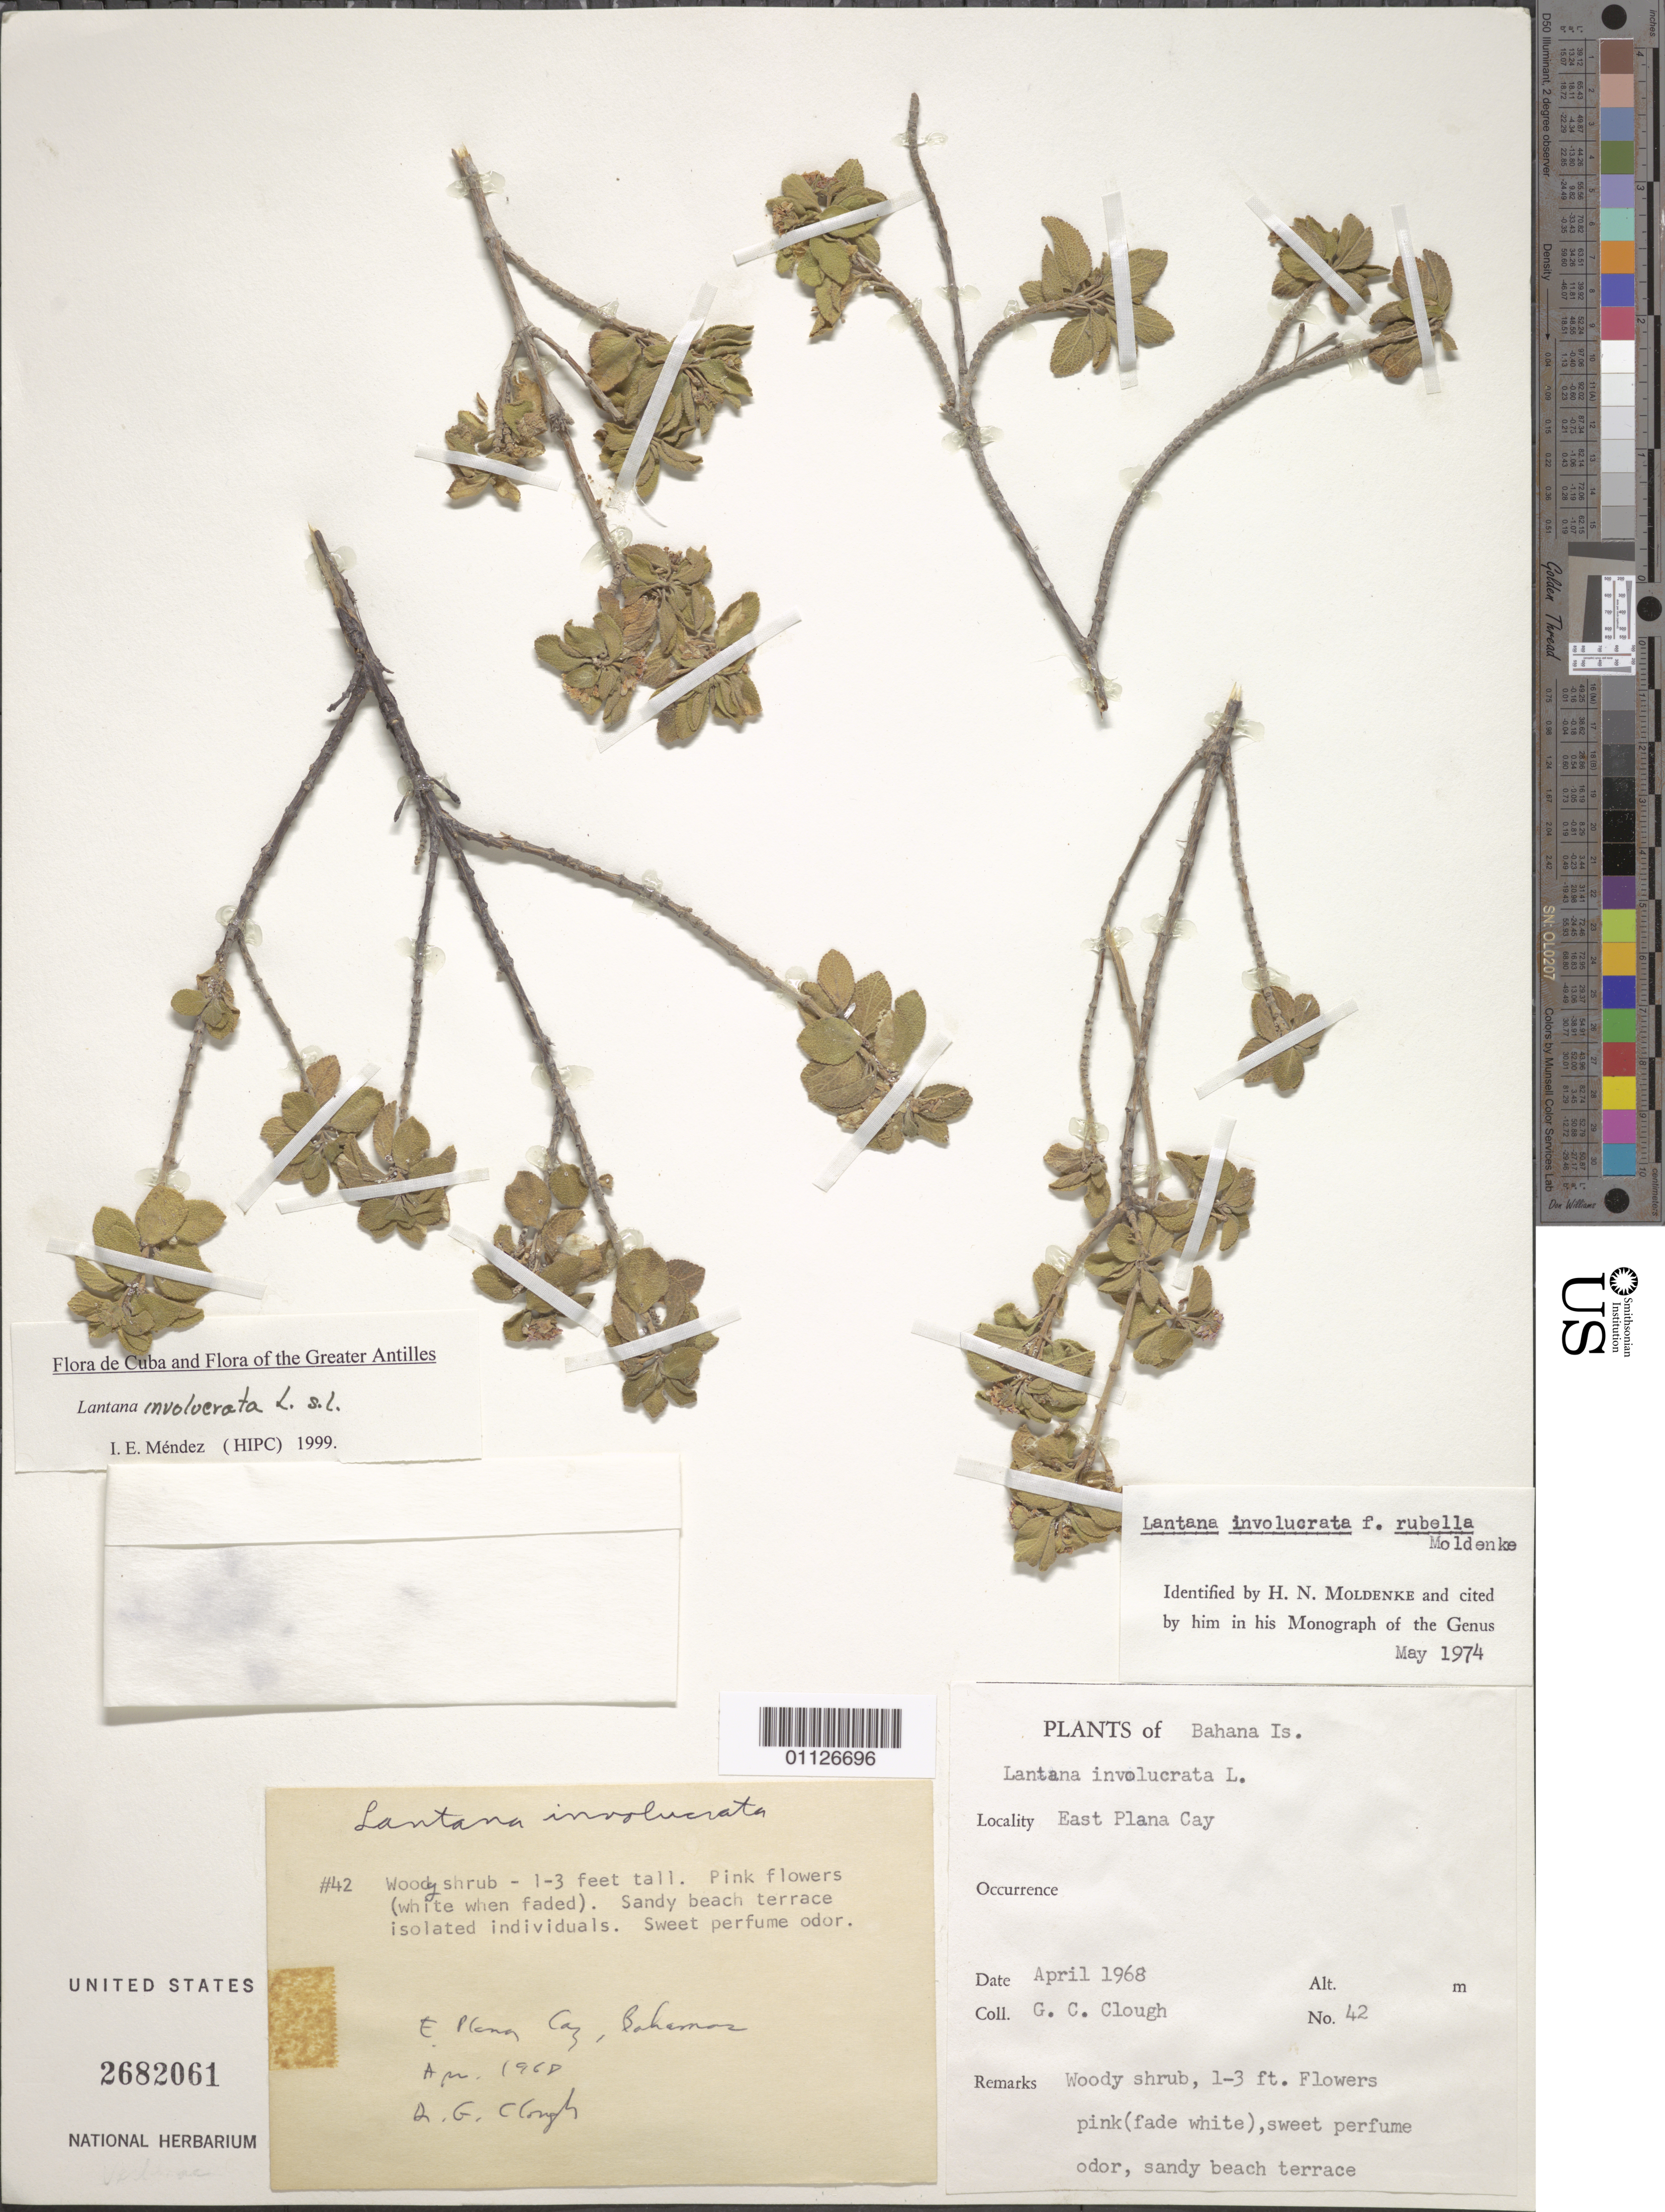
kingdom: Plantae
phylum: Tracheophyta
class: Magnoliopsida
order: Lamiales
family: Verbenaceae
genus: Lantana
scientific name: Lantana involucrata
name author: L.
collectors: G. Clough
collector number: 42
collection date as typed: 01 Apr 1968 to 30 Apr 1968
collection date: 1968-04-01/1968-04-30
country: Bahamas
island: Acklin's I.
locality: E Plana Cay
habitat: sandy beach terrace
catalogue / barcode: US 2682061